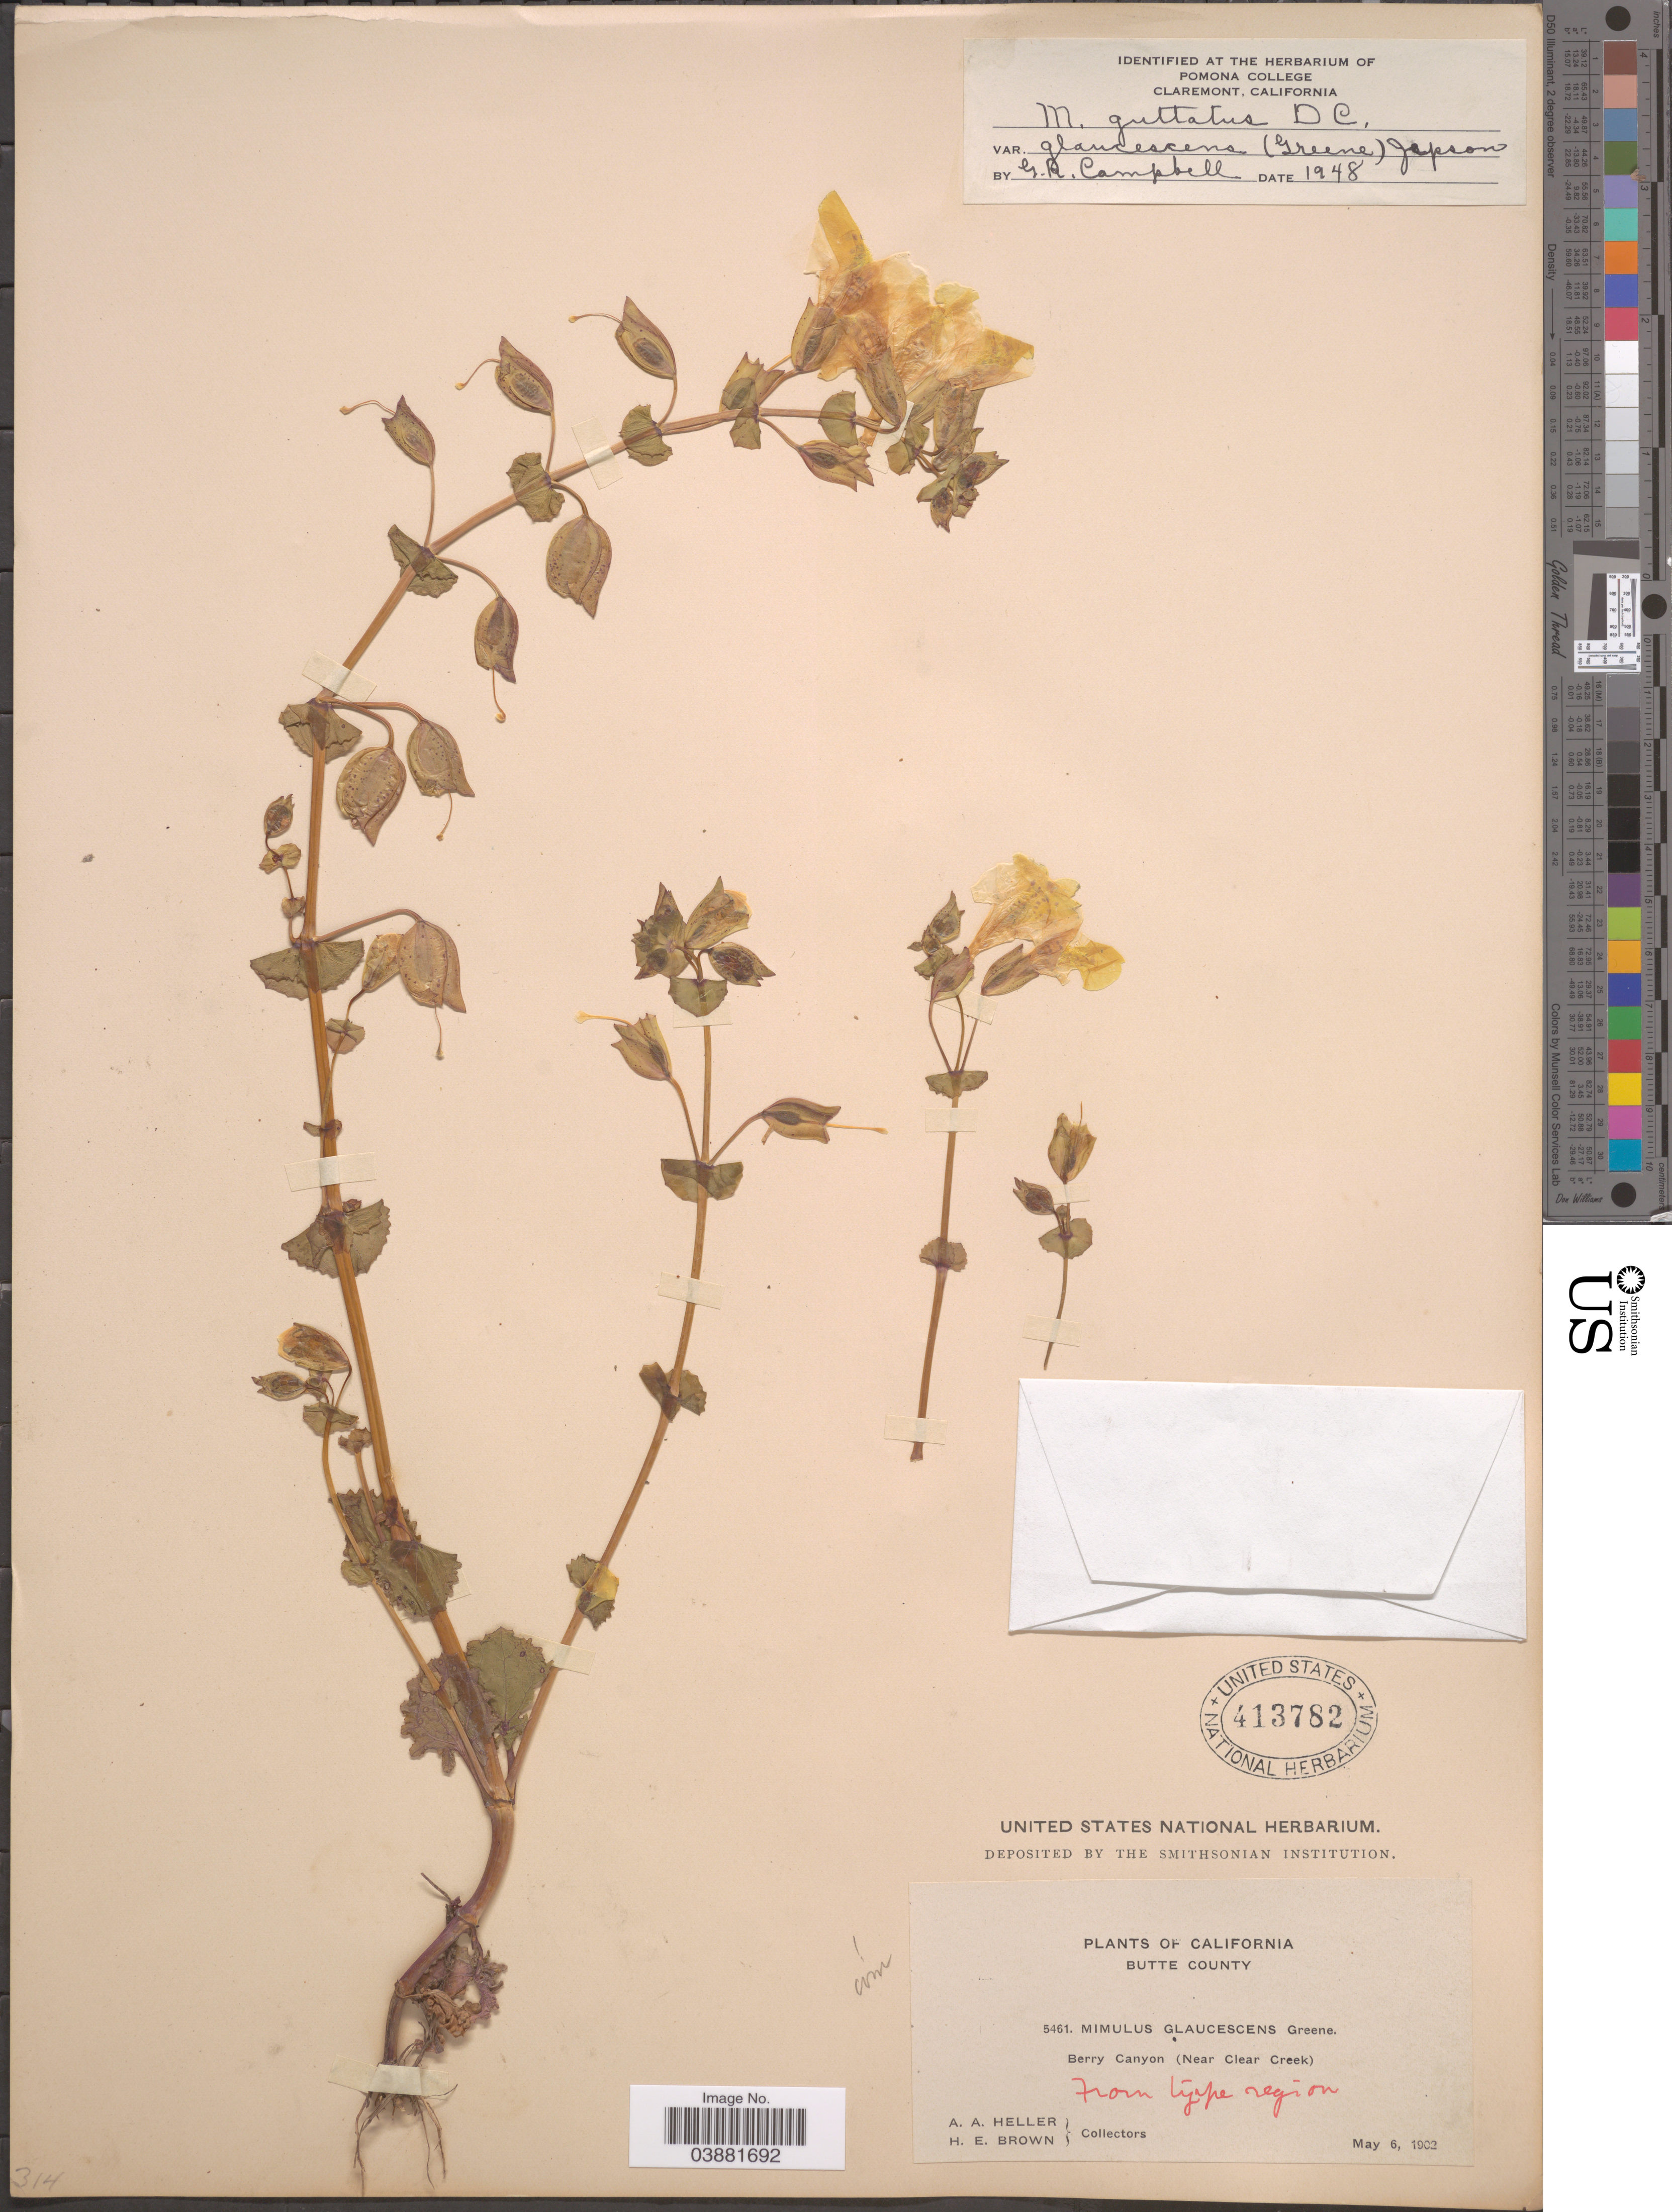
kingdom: Plantae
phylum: Tracheophyta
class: Magnoliopsida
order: Lamiales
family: Phrymaceae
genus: Mimulus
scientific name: Mimulus guttatus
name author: DC.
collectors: A. A. Heller & H. E. Brown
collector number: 5461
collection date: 1902-05-06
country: United States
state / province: California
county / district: Butte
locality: Butte County. Berry Canyon (Near Clear Creek).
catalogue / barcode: US 413782